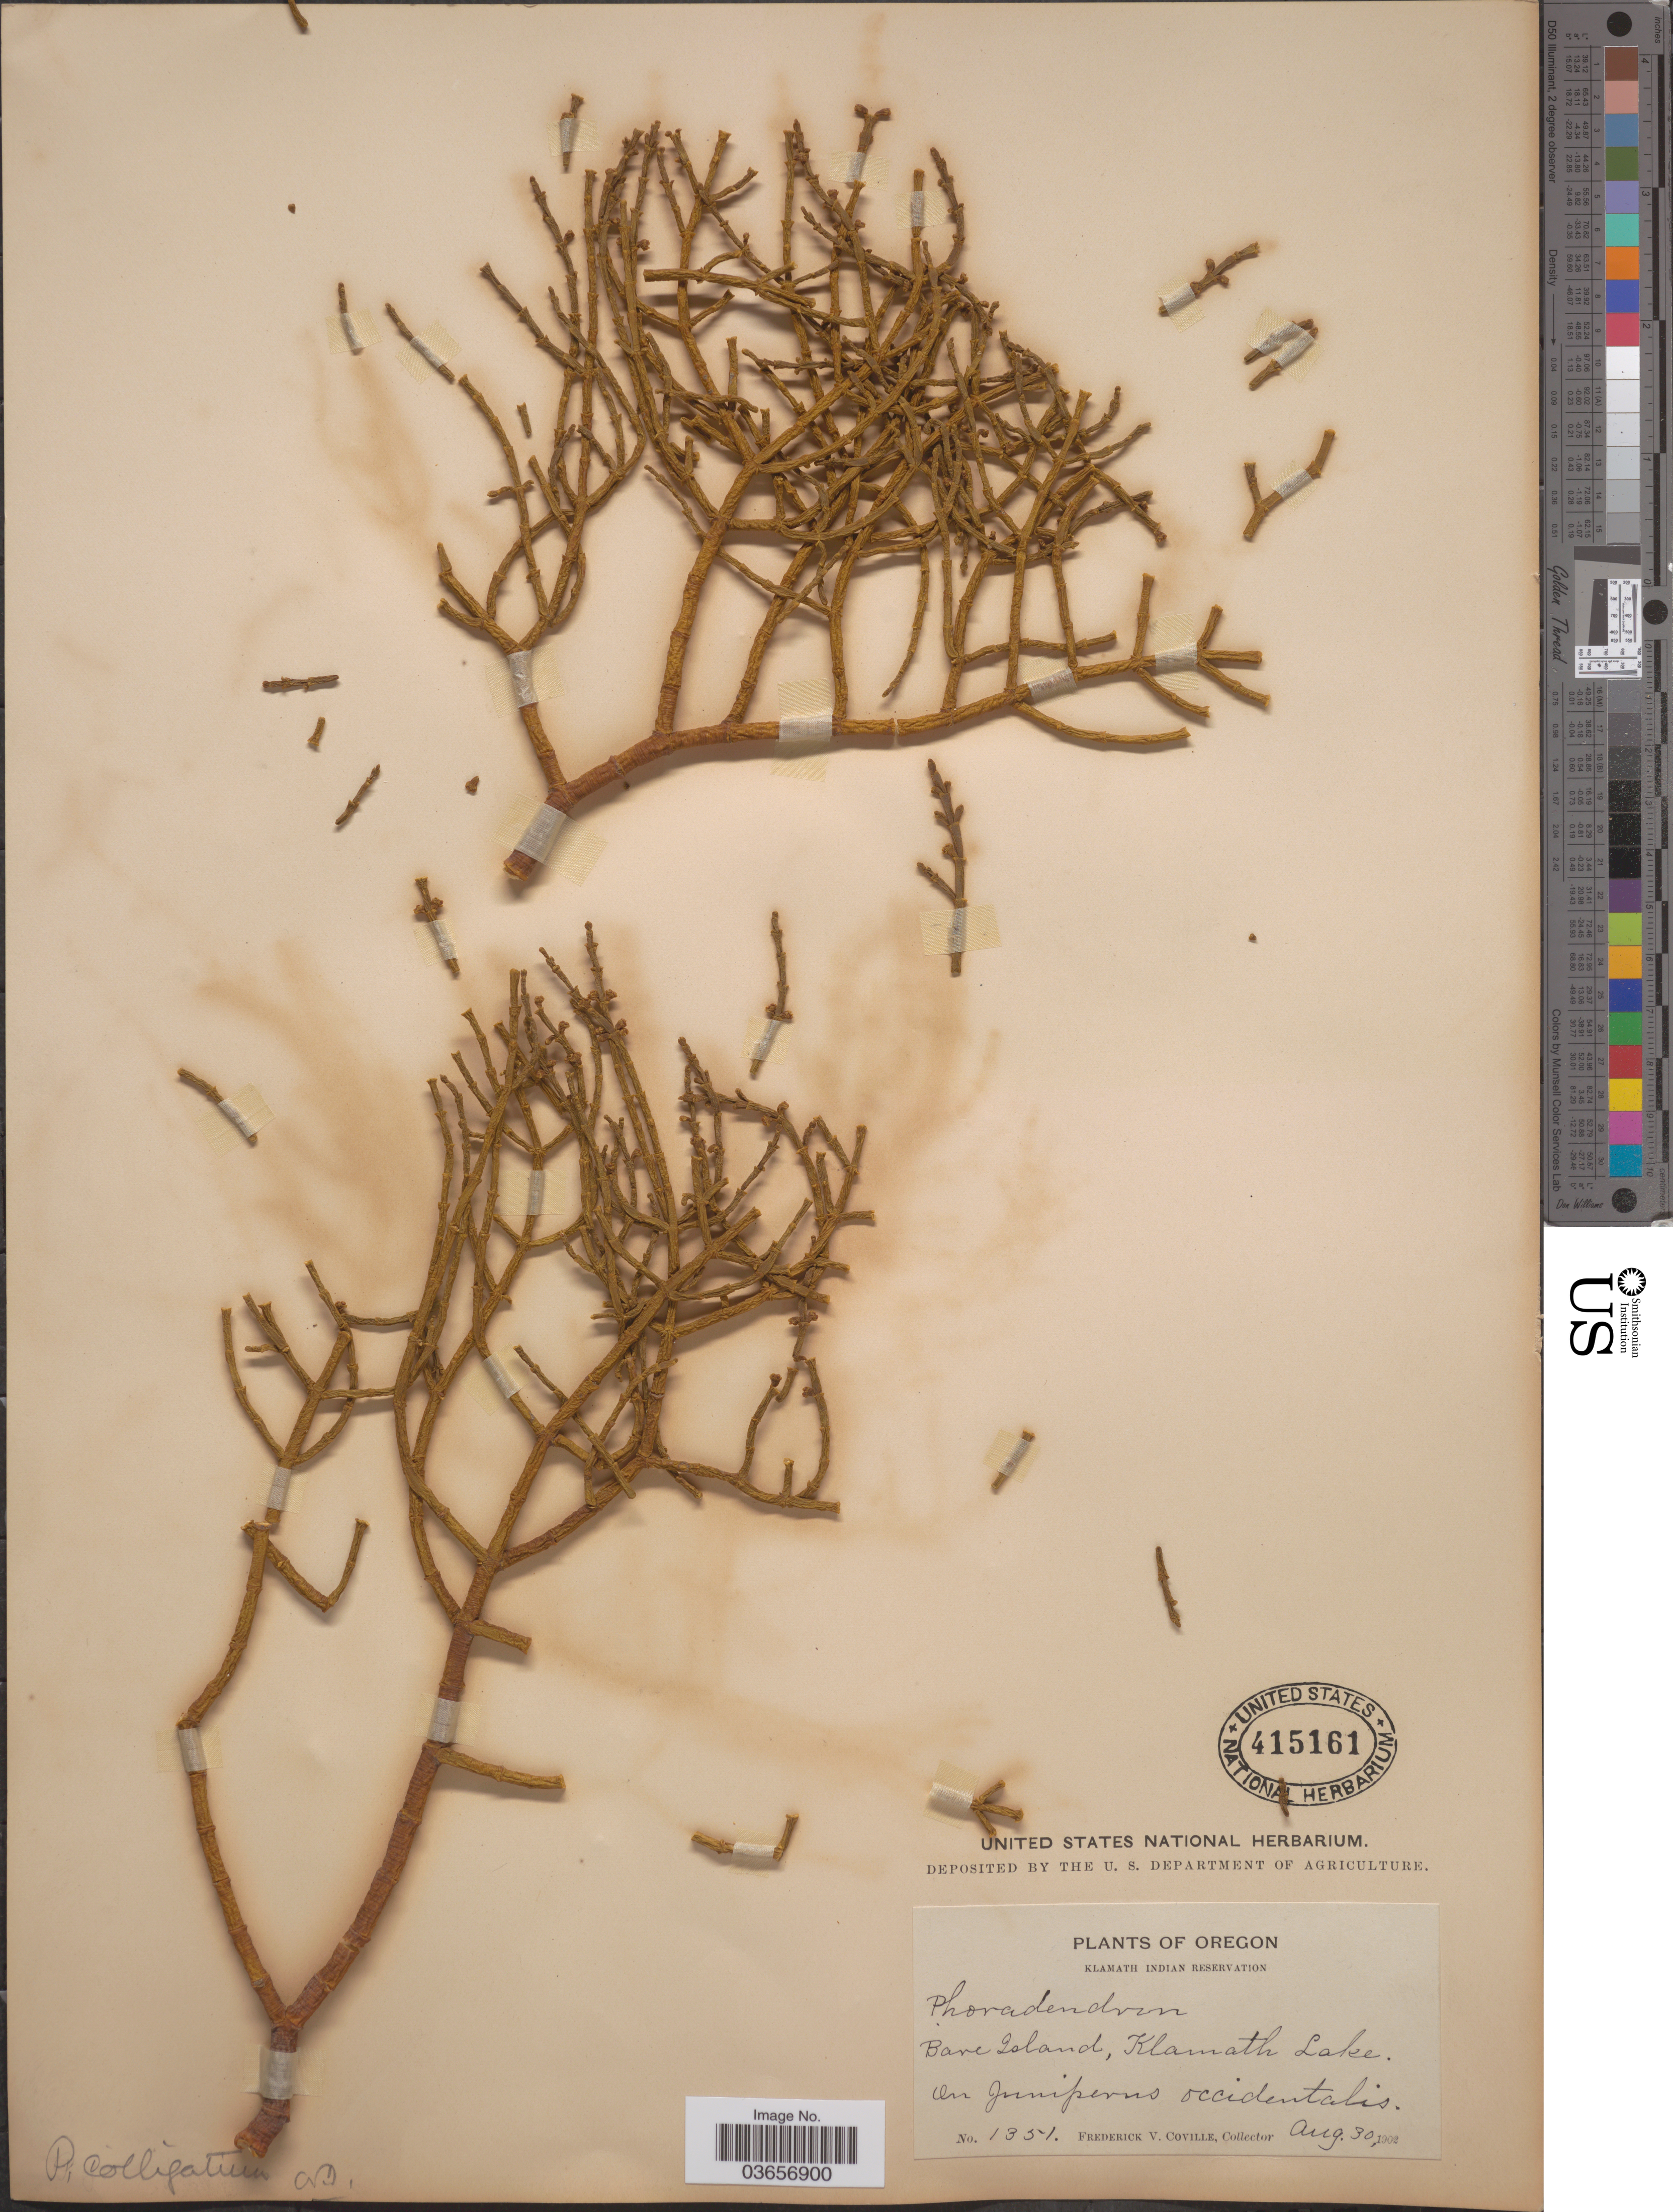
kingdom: Plantae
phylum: Tracheophyta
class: Magnoliopsida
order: Santalales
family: Viscaceae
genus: Phoradendron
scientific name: Phoradendron juniperinum var. ligatum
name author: (Trel.) Fosberg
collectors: F. V. Coville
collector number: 1351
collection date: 1902-08-30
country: United States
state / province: Oregon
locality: Klamath Indian Reservation, Bare Island, Klamath Lake.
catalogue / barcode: US 415161